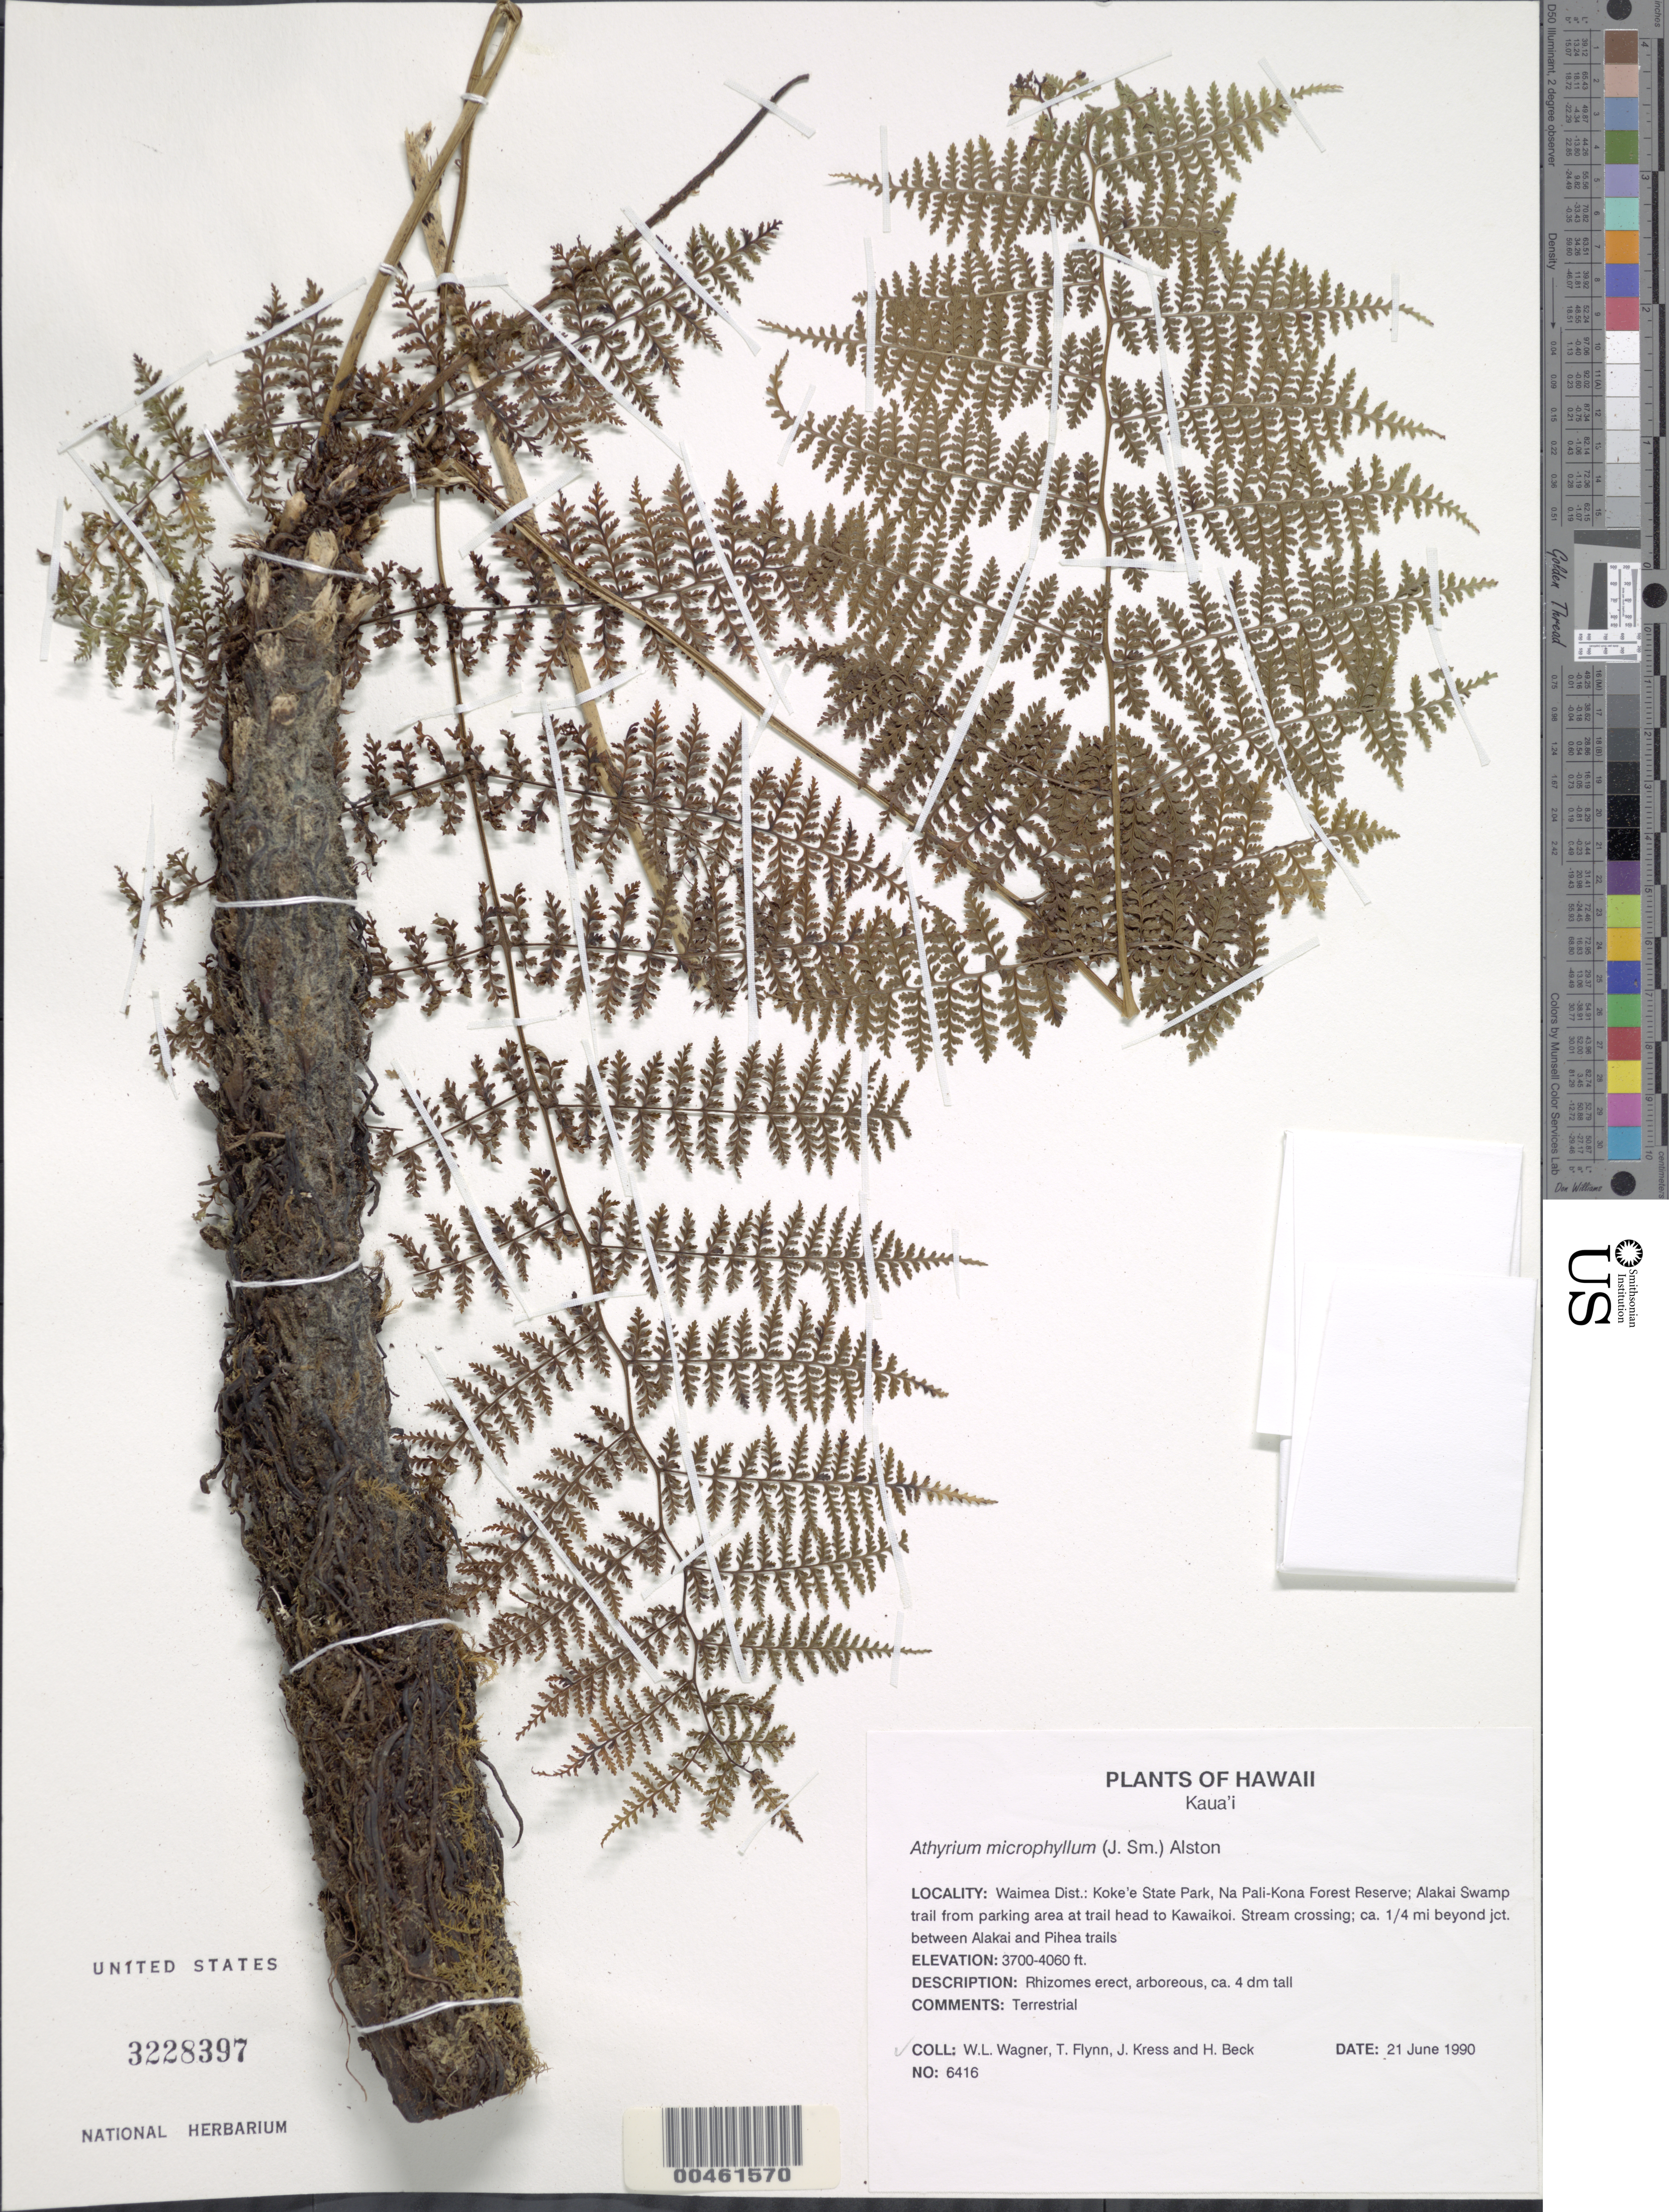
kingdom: Plantae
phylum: Tracheophyta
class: Polypodiopsida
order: Polypodiales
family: Athyriaceae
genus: Athyrium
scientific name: Athyrium microphyllum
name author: (Sm.) Alston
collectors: W. L. Wagner, T. W. Flynn, W. J. Kress & H. Beck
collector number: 6416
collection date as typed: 21 Jun 1990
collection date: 1990-06-21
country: United States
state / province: Hawaii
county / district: Kauai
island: Kaua'i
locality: Waimea Dist.: Koke'e State Park, Na Pali-Kona Forest Reserve; Alakai Swamp trail from parking area at trail head to Kawaikoi...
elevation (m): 1128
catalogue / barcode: US 3228397